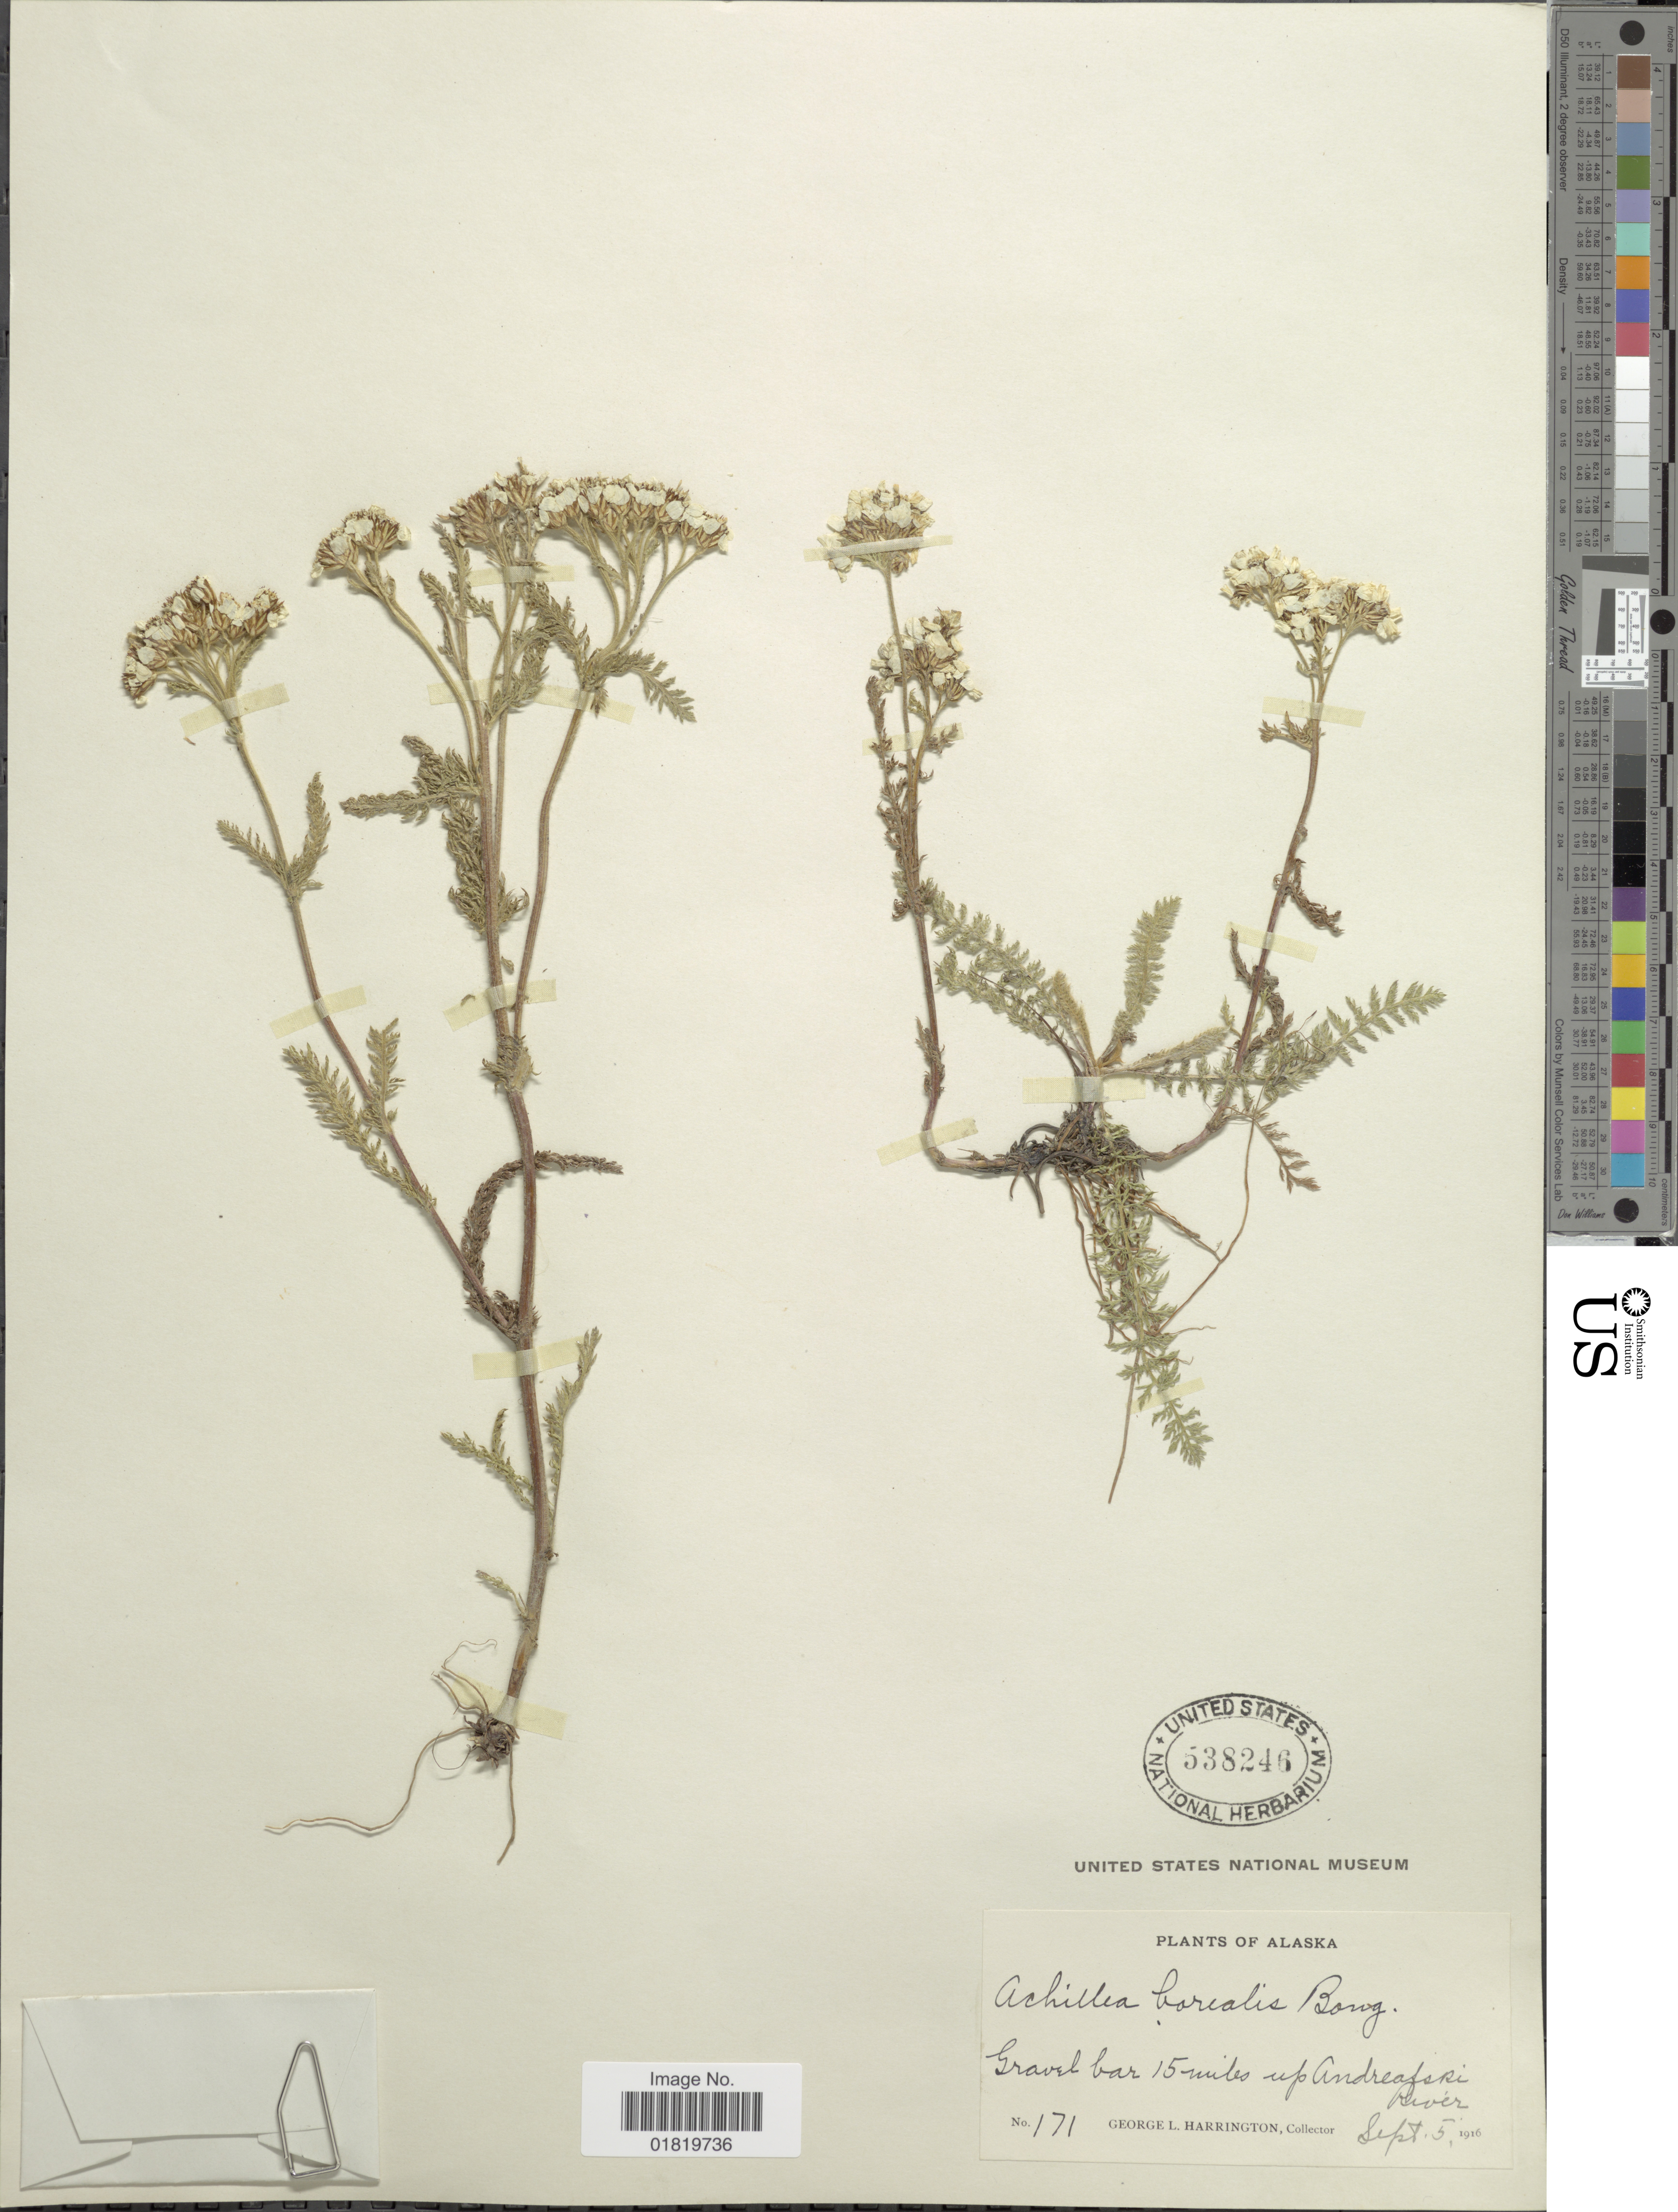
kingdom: Plantae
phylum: Tracheophyta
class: Magnoliopsida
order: Asterales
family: Asteraceae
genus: Achillea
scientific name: Achillea borealis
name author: Bong.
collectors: G. Harrington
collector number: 171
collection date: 1916-09-05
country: United States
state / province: Alaska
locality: Gravel bar 15 miles up Andreafski River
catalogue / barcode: US 538246